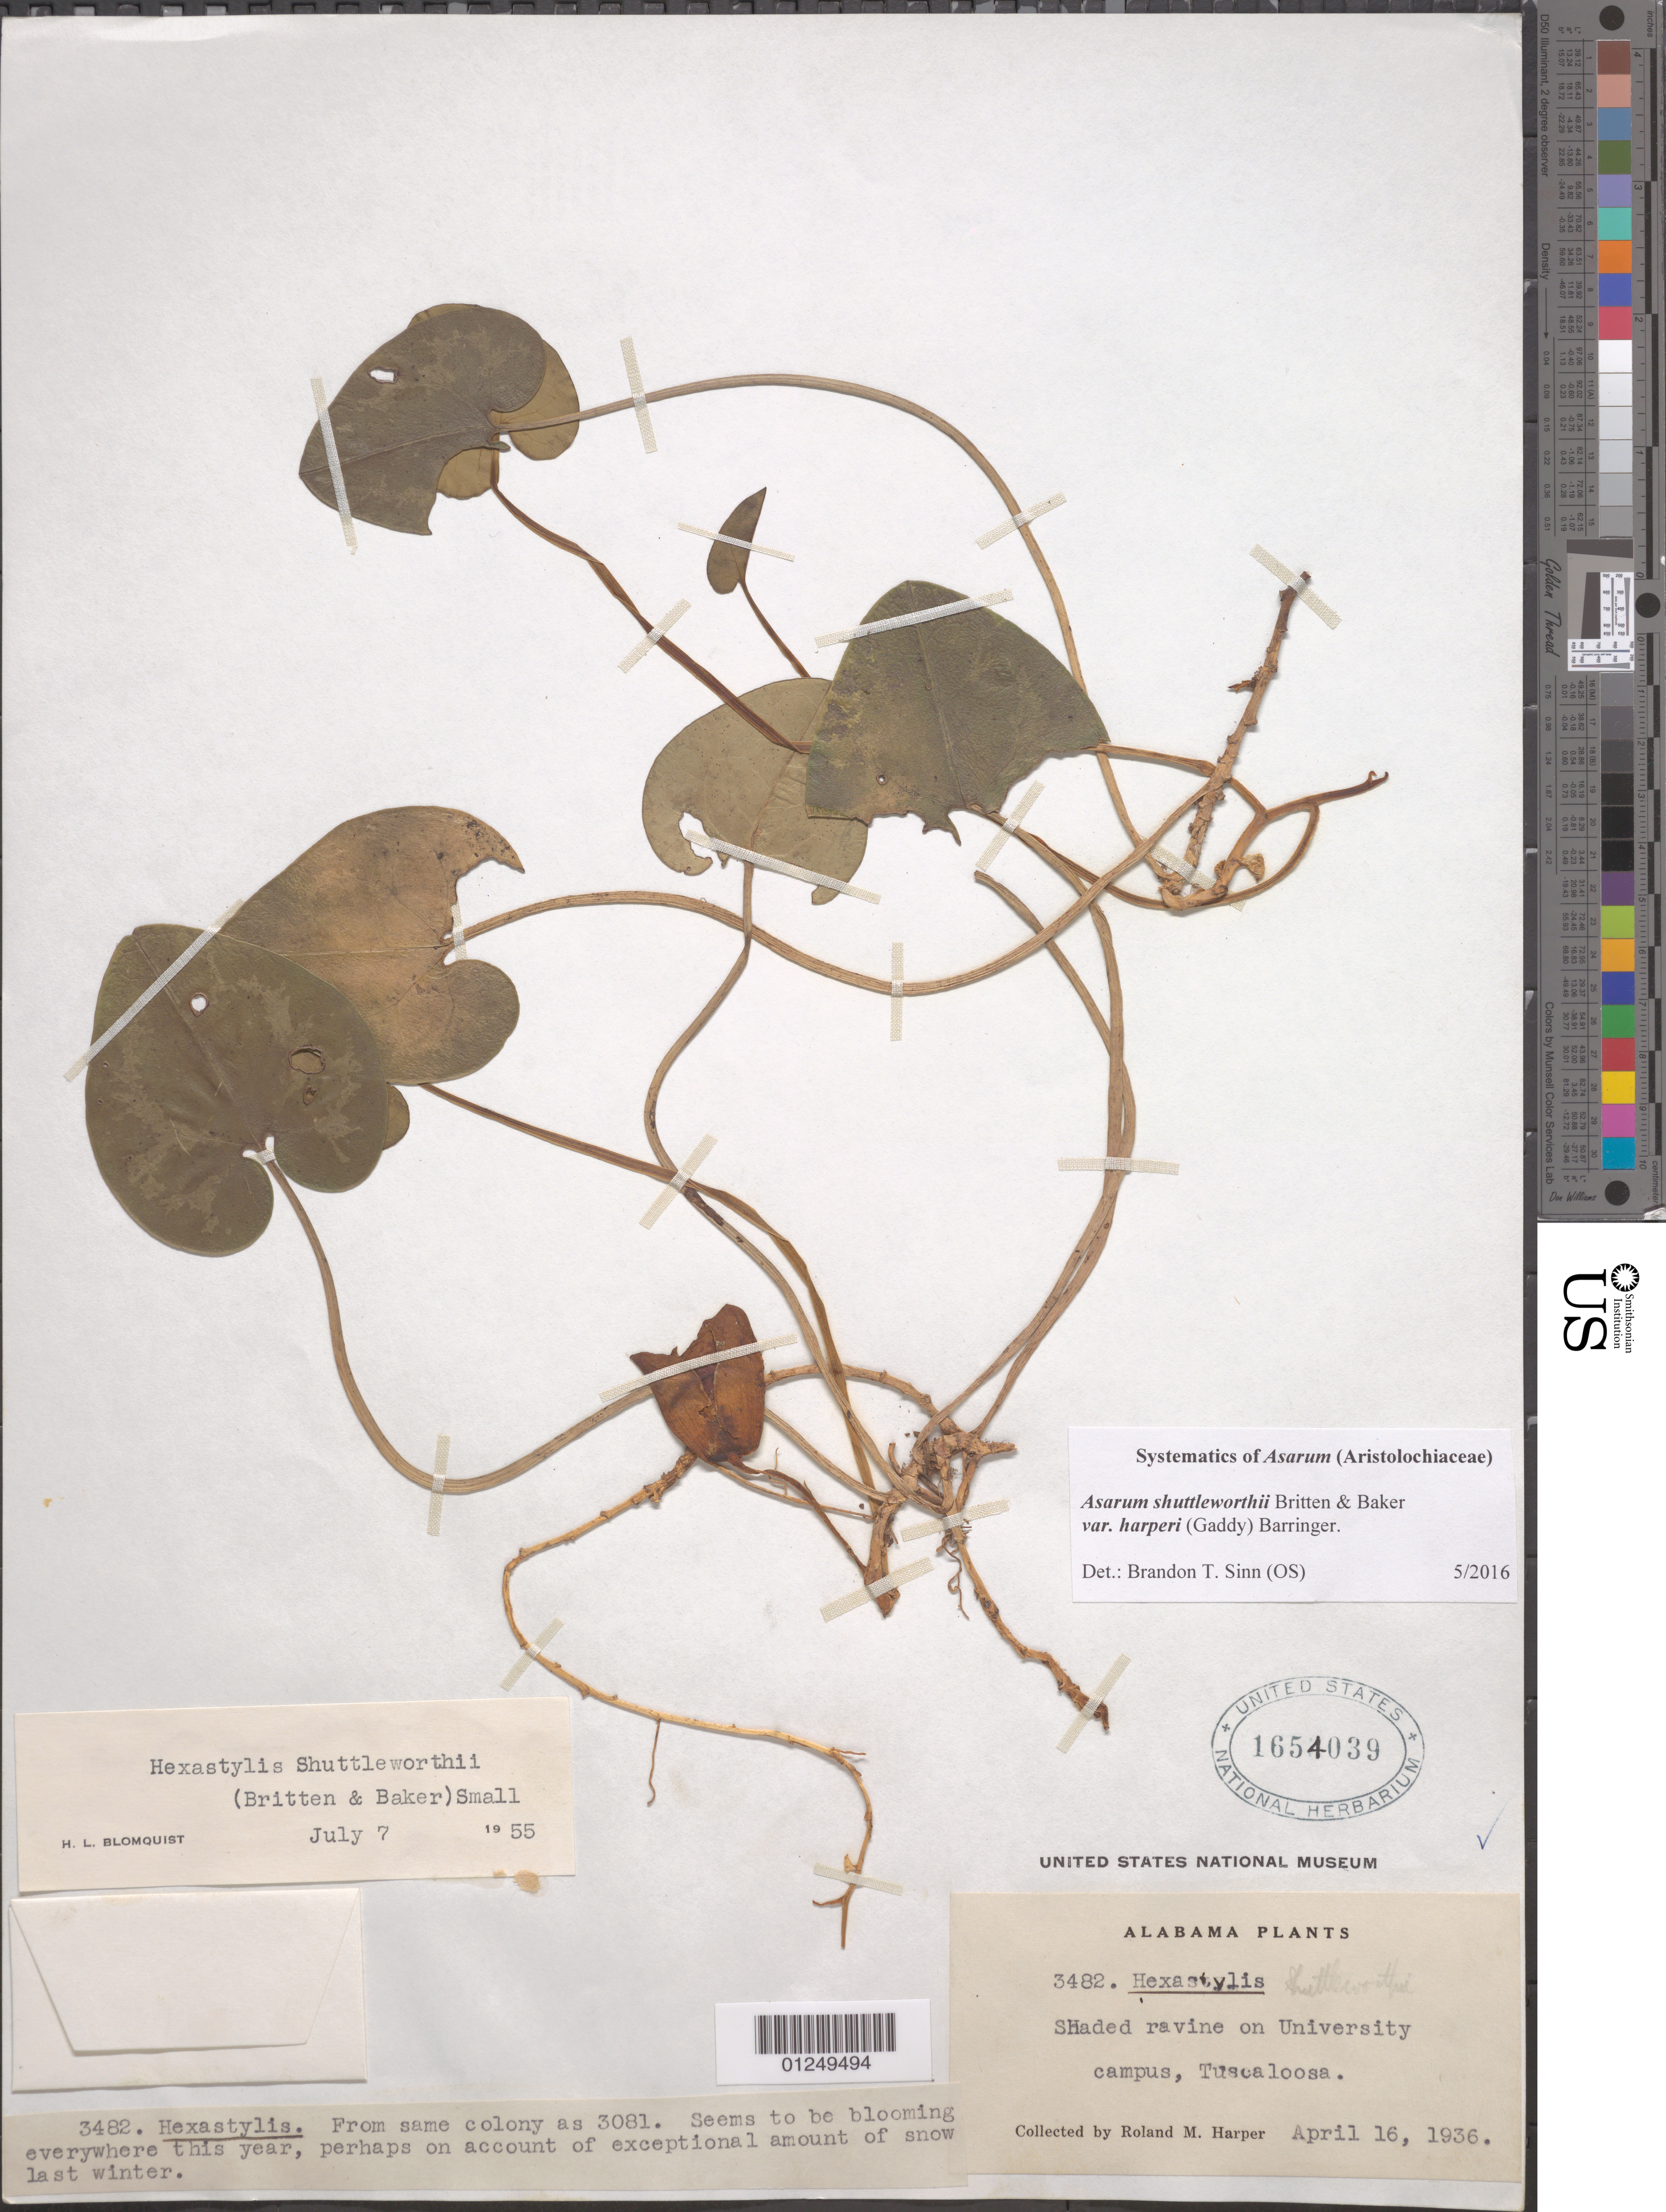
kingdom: Plantae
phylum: Tracheophyta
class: Magnoliopsida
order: Piperales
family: Aristolochiaceae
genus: Hexastylis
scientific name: Hexastylis harperi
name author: (Gaddy) B.R. Keener & L.J. Davenp.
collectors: R. Harper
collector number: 3482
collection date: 1936-04-16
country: United States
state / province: Alabama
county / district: Tuscaloosa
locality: On University campus, Tuscaloosa.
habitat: Shaded ravine.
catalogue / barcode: US 1654039